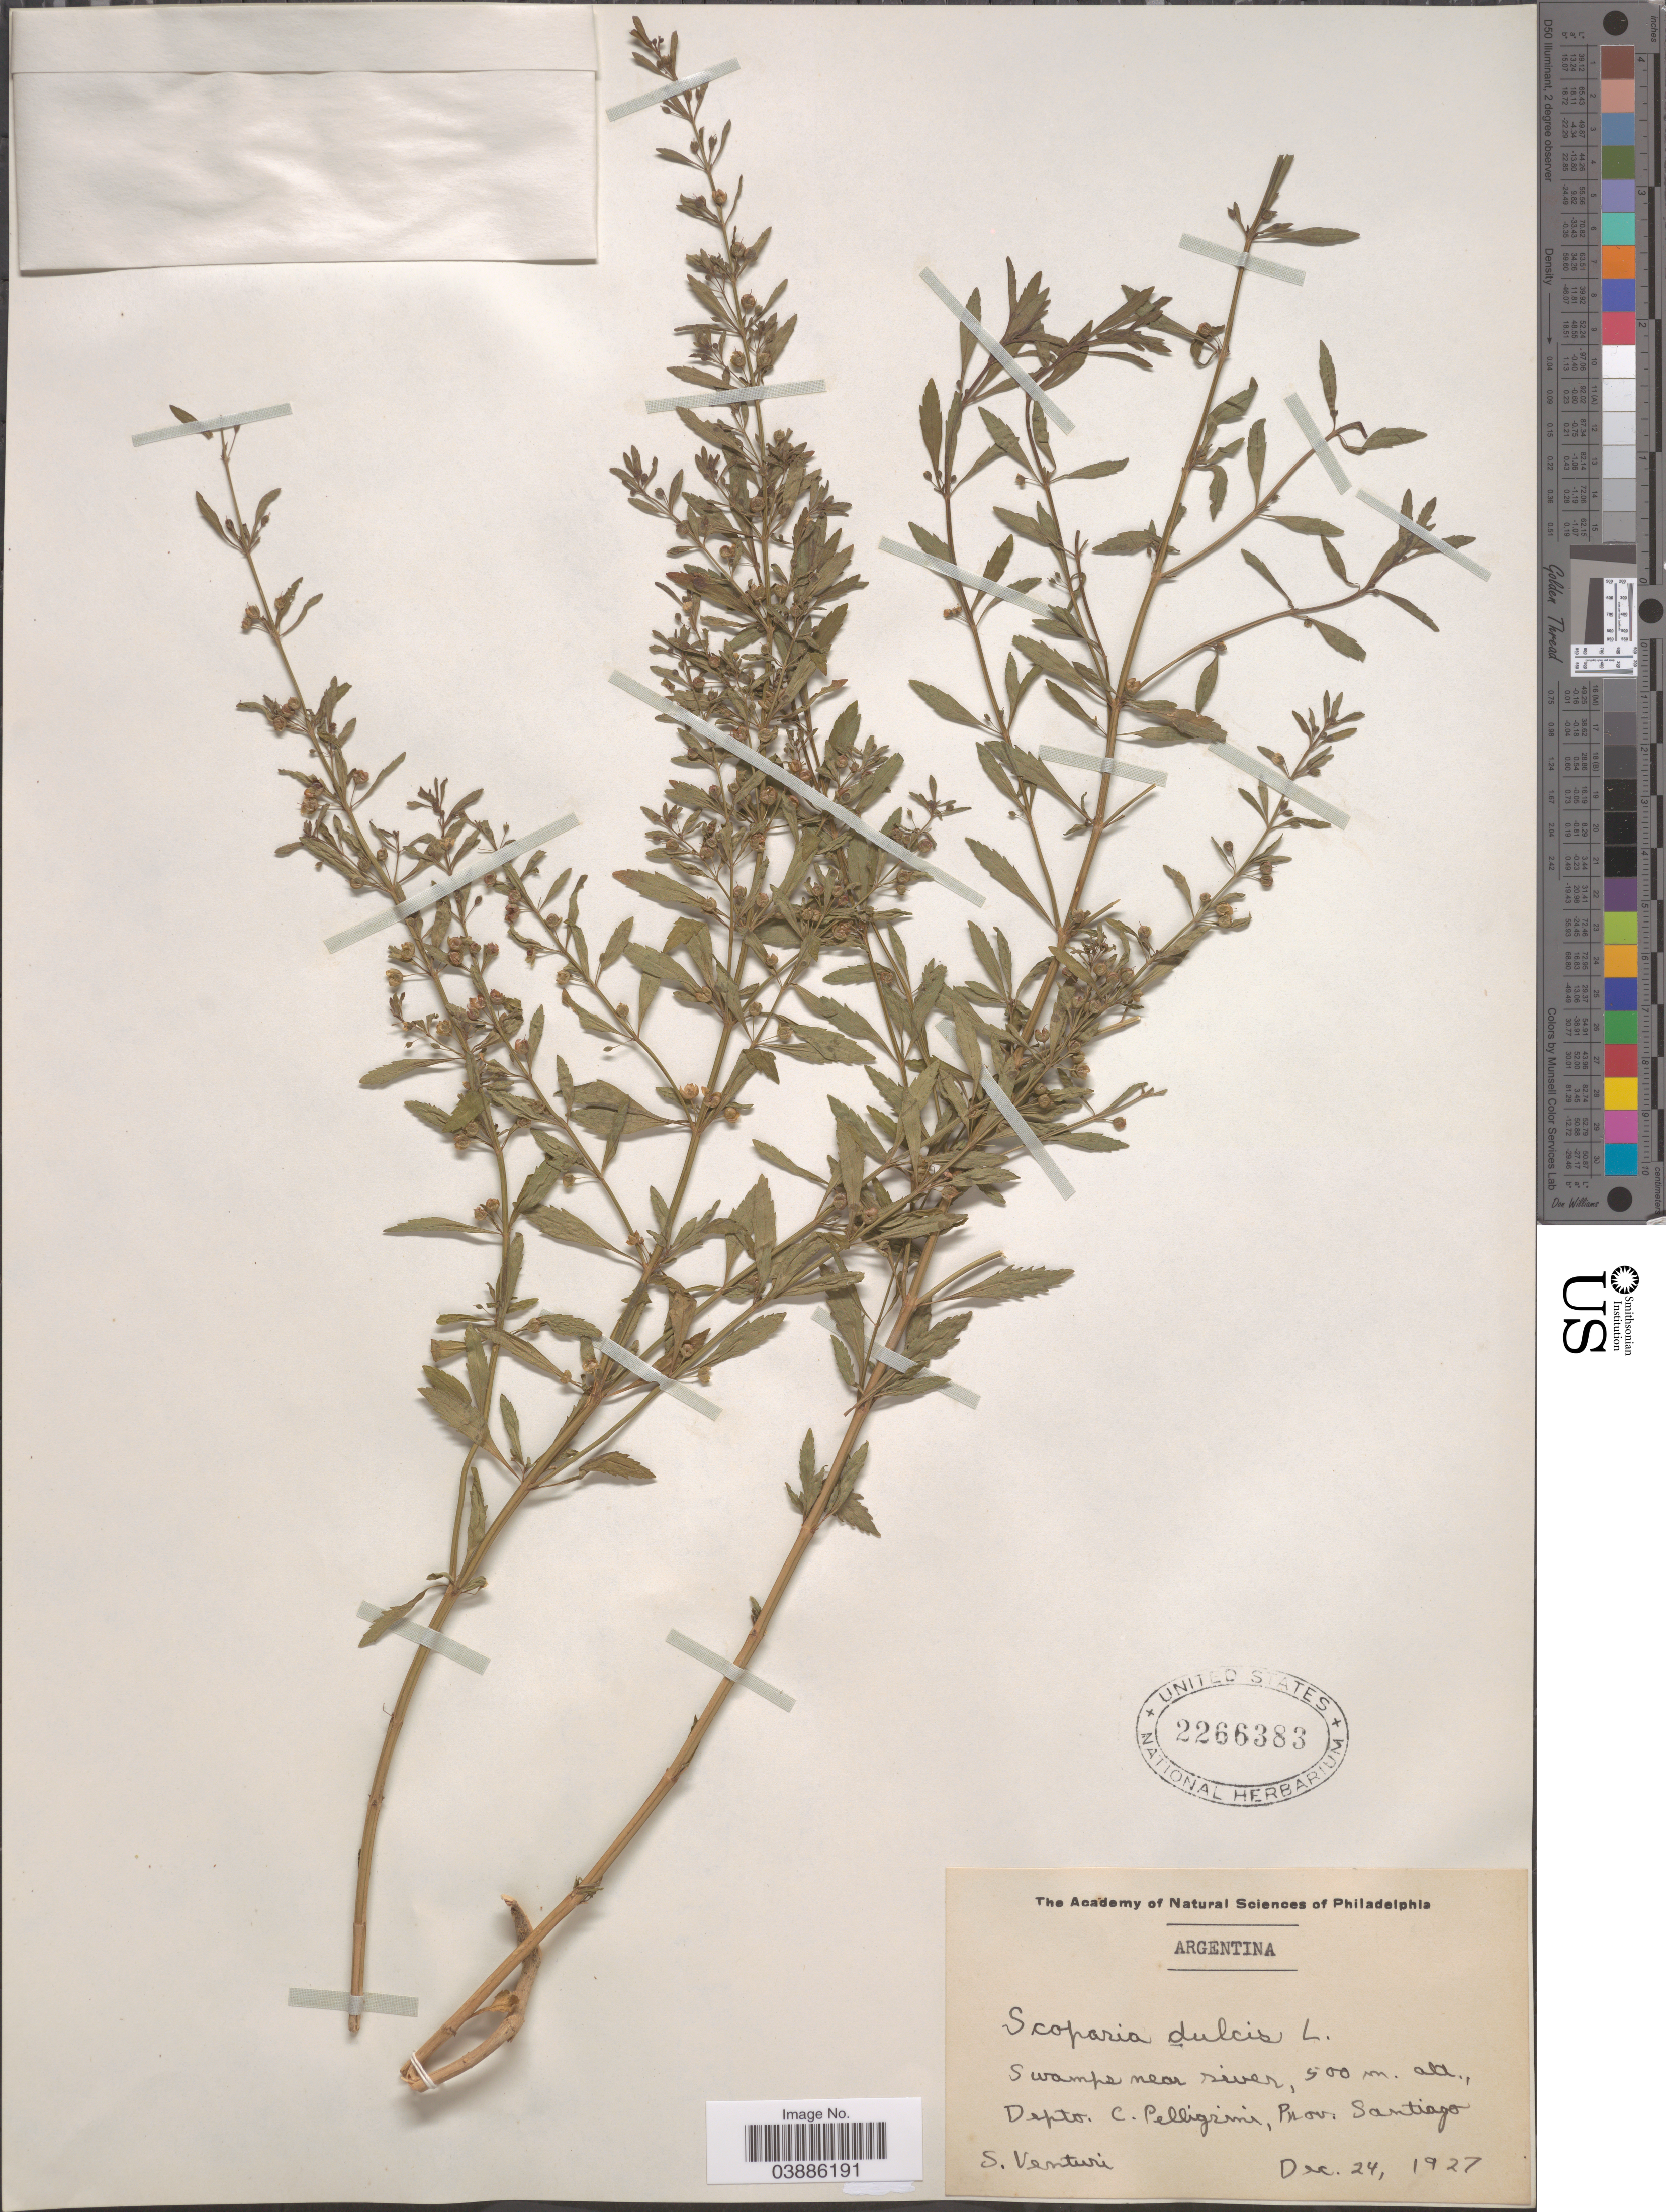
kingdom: Plantae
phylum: Tracheophyta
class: Magnoliopsida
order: Lamiales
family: Plantaginaceae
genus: Scoparia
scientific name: Scoparia dulcis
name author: L.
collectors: S. Venturi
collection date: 1927-12-24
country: Argentina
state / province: Santiago del Estero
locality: Depto. C. Pelligrini.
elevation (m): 500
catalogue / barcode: US 2266383